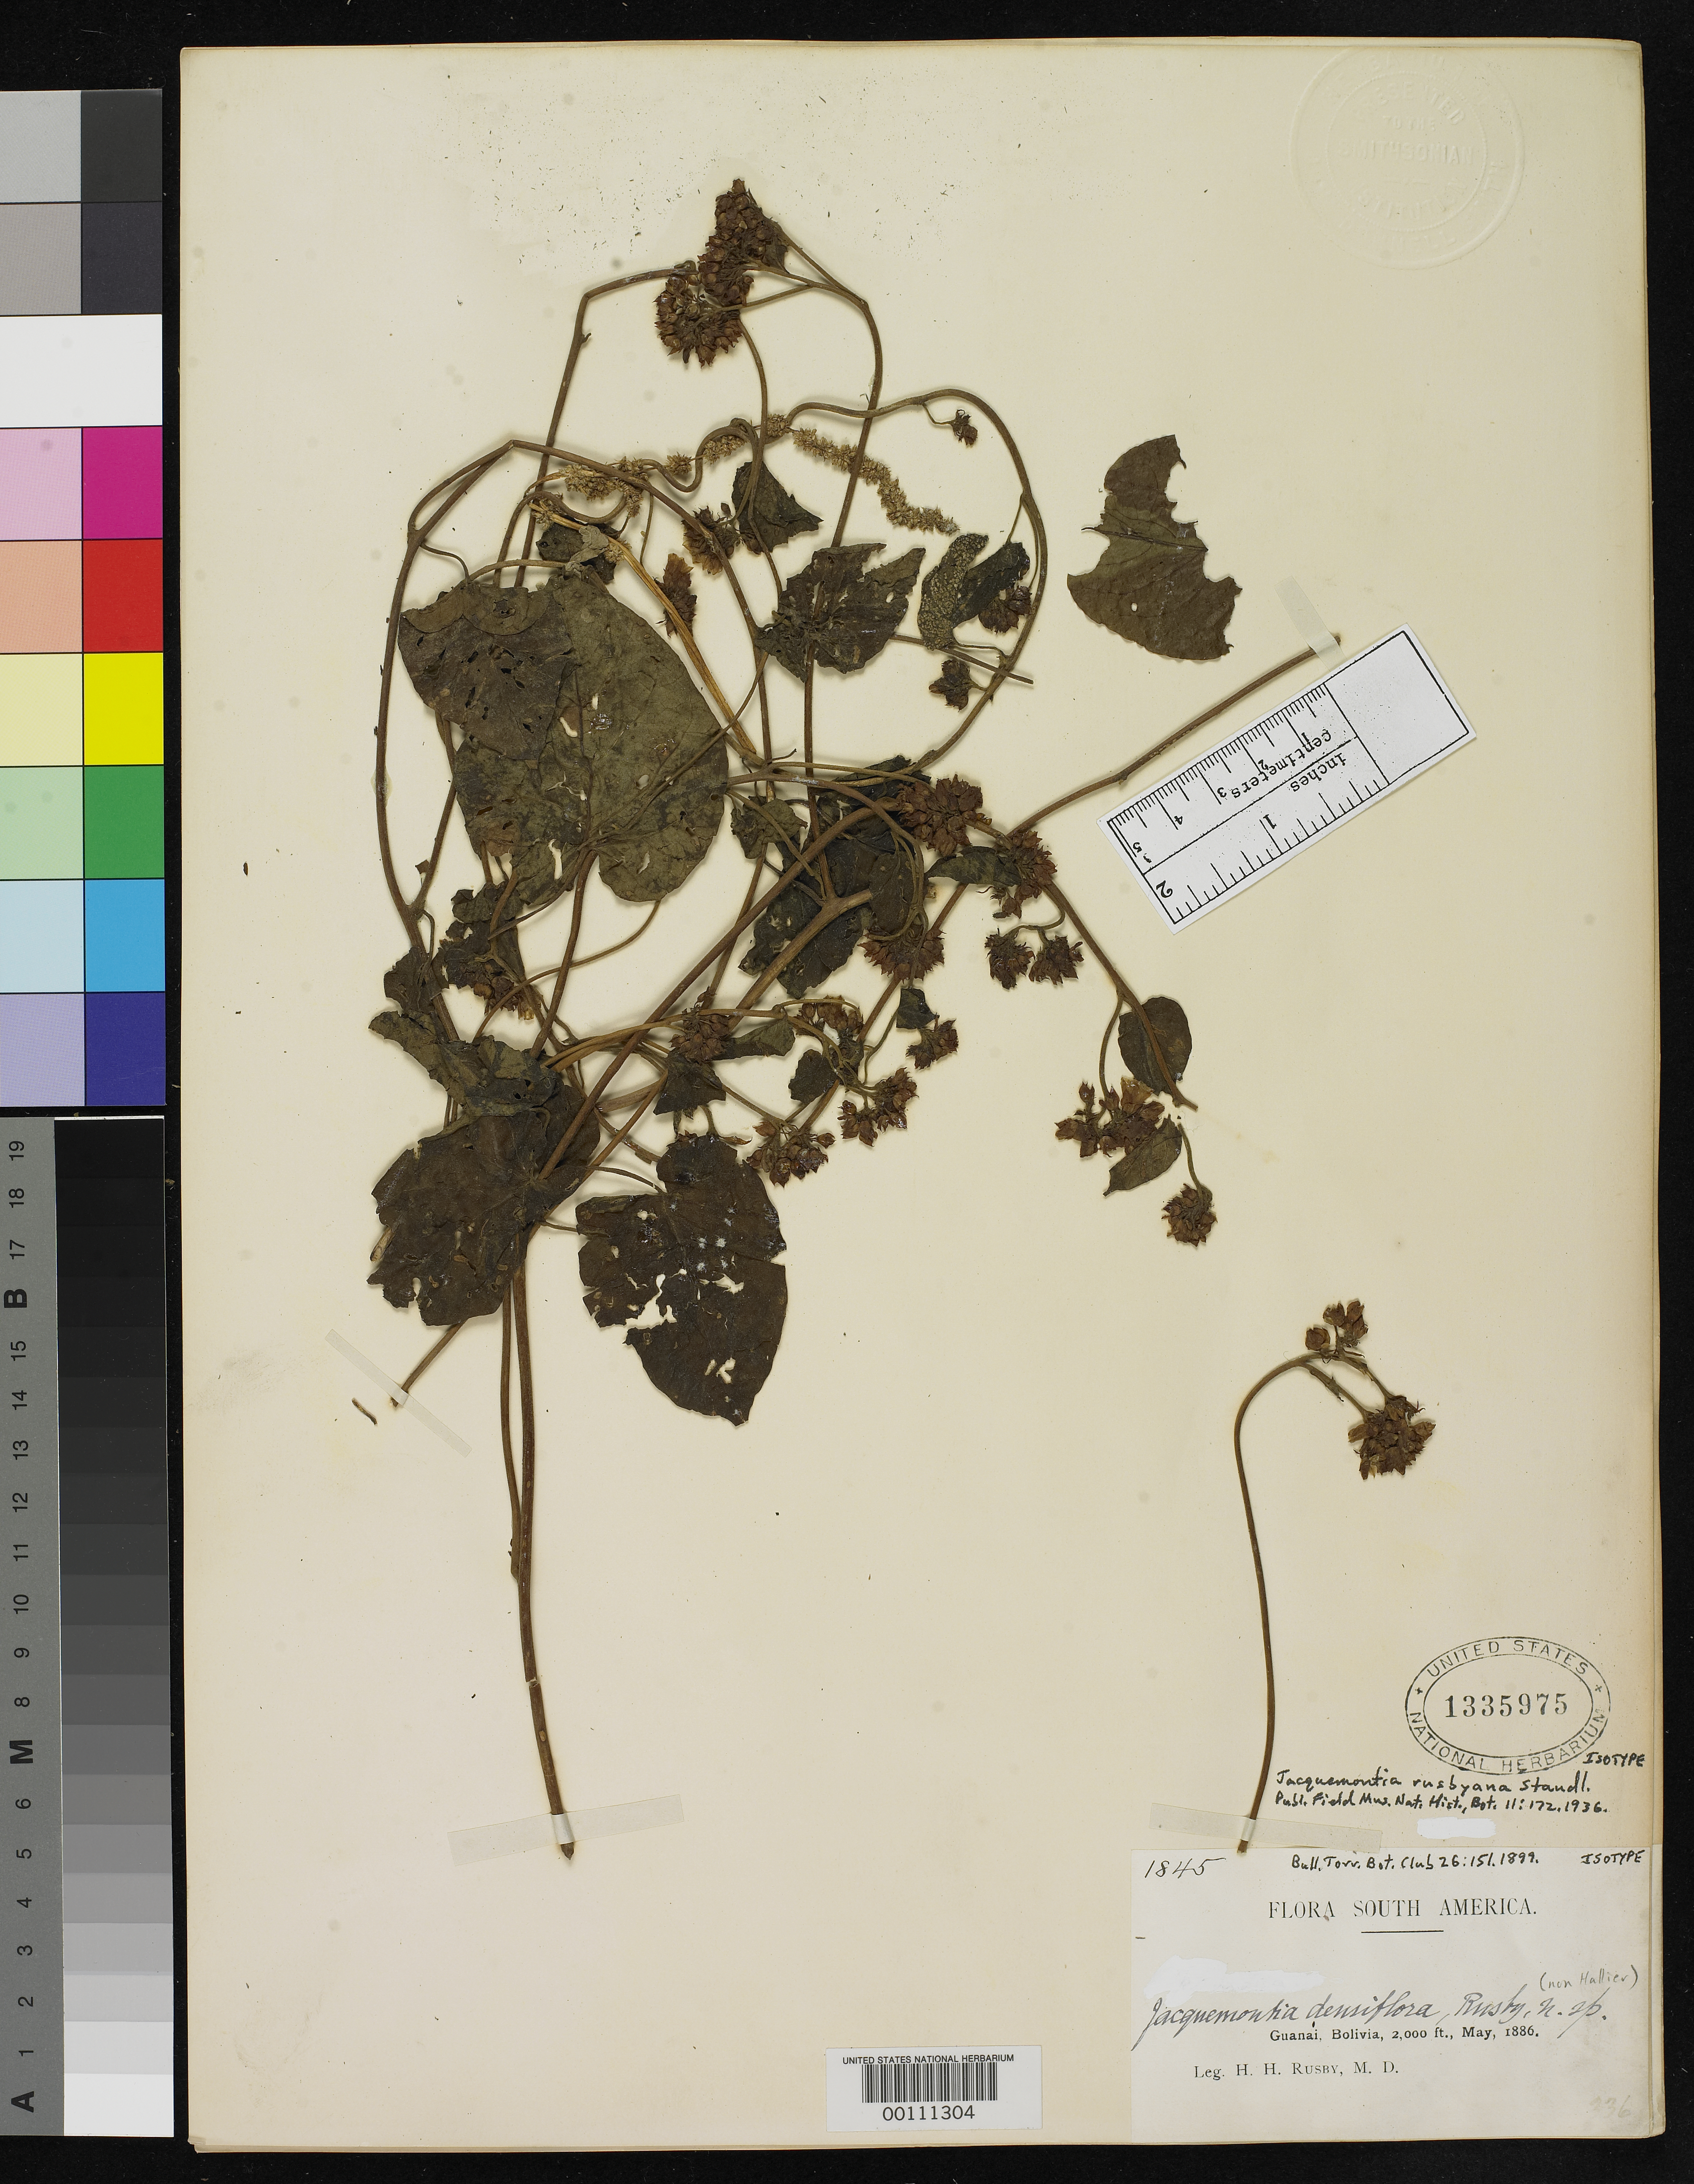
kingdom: Plantae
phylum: Tracheophyta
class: Magnoliopsida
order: Solanales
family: Convolvulaceae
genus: Jacquemontia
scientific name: Jacquemontia densiflora Rusby, nom. illeg.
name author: Rusby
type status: Isotype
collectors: H. H. Rusby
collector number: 1845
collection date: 1886-05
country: Bolivia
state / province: La Páz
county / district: Larecaja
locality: Guanay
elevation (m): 610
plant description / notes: Not found under either name, Oct. 2015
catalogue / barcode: US 1335975